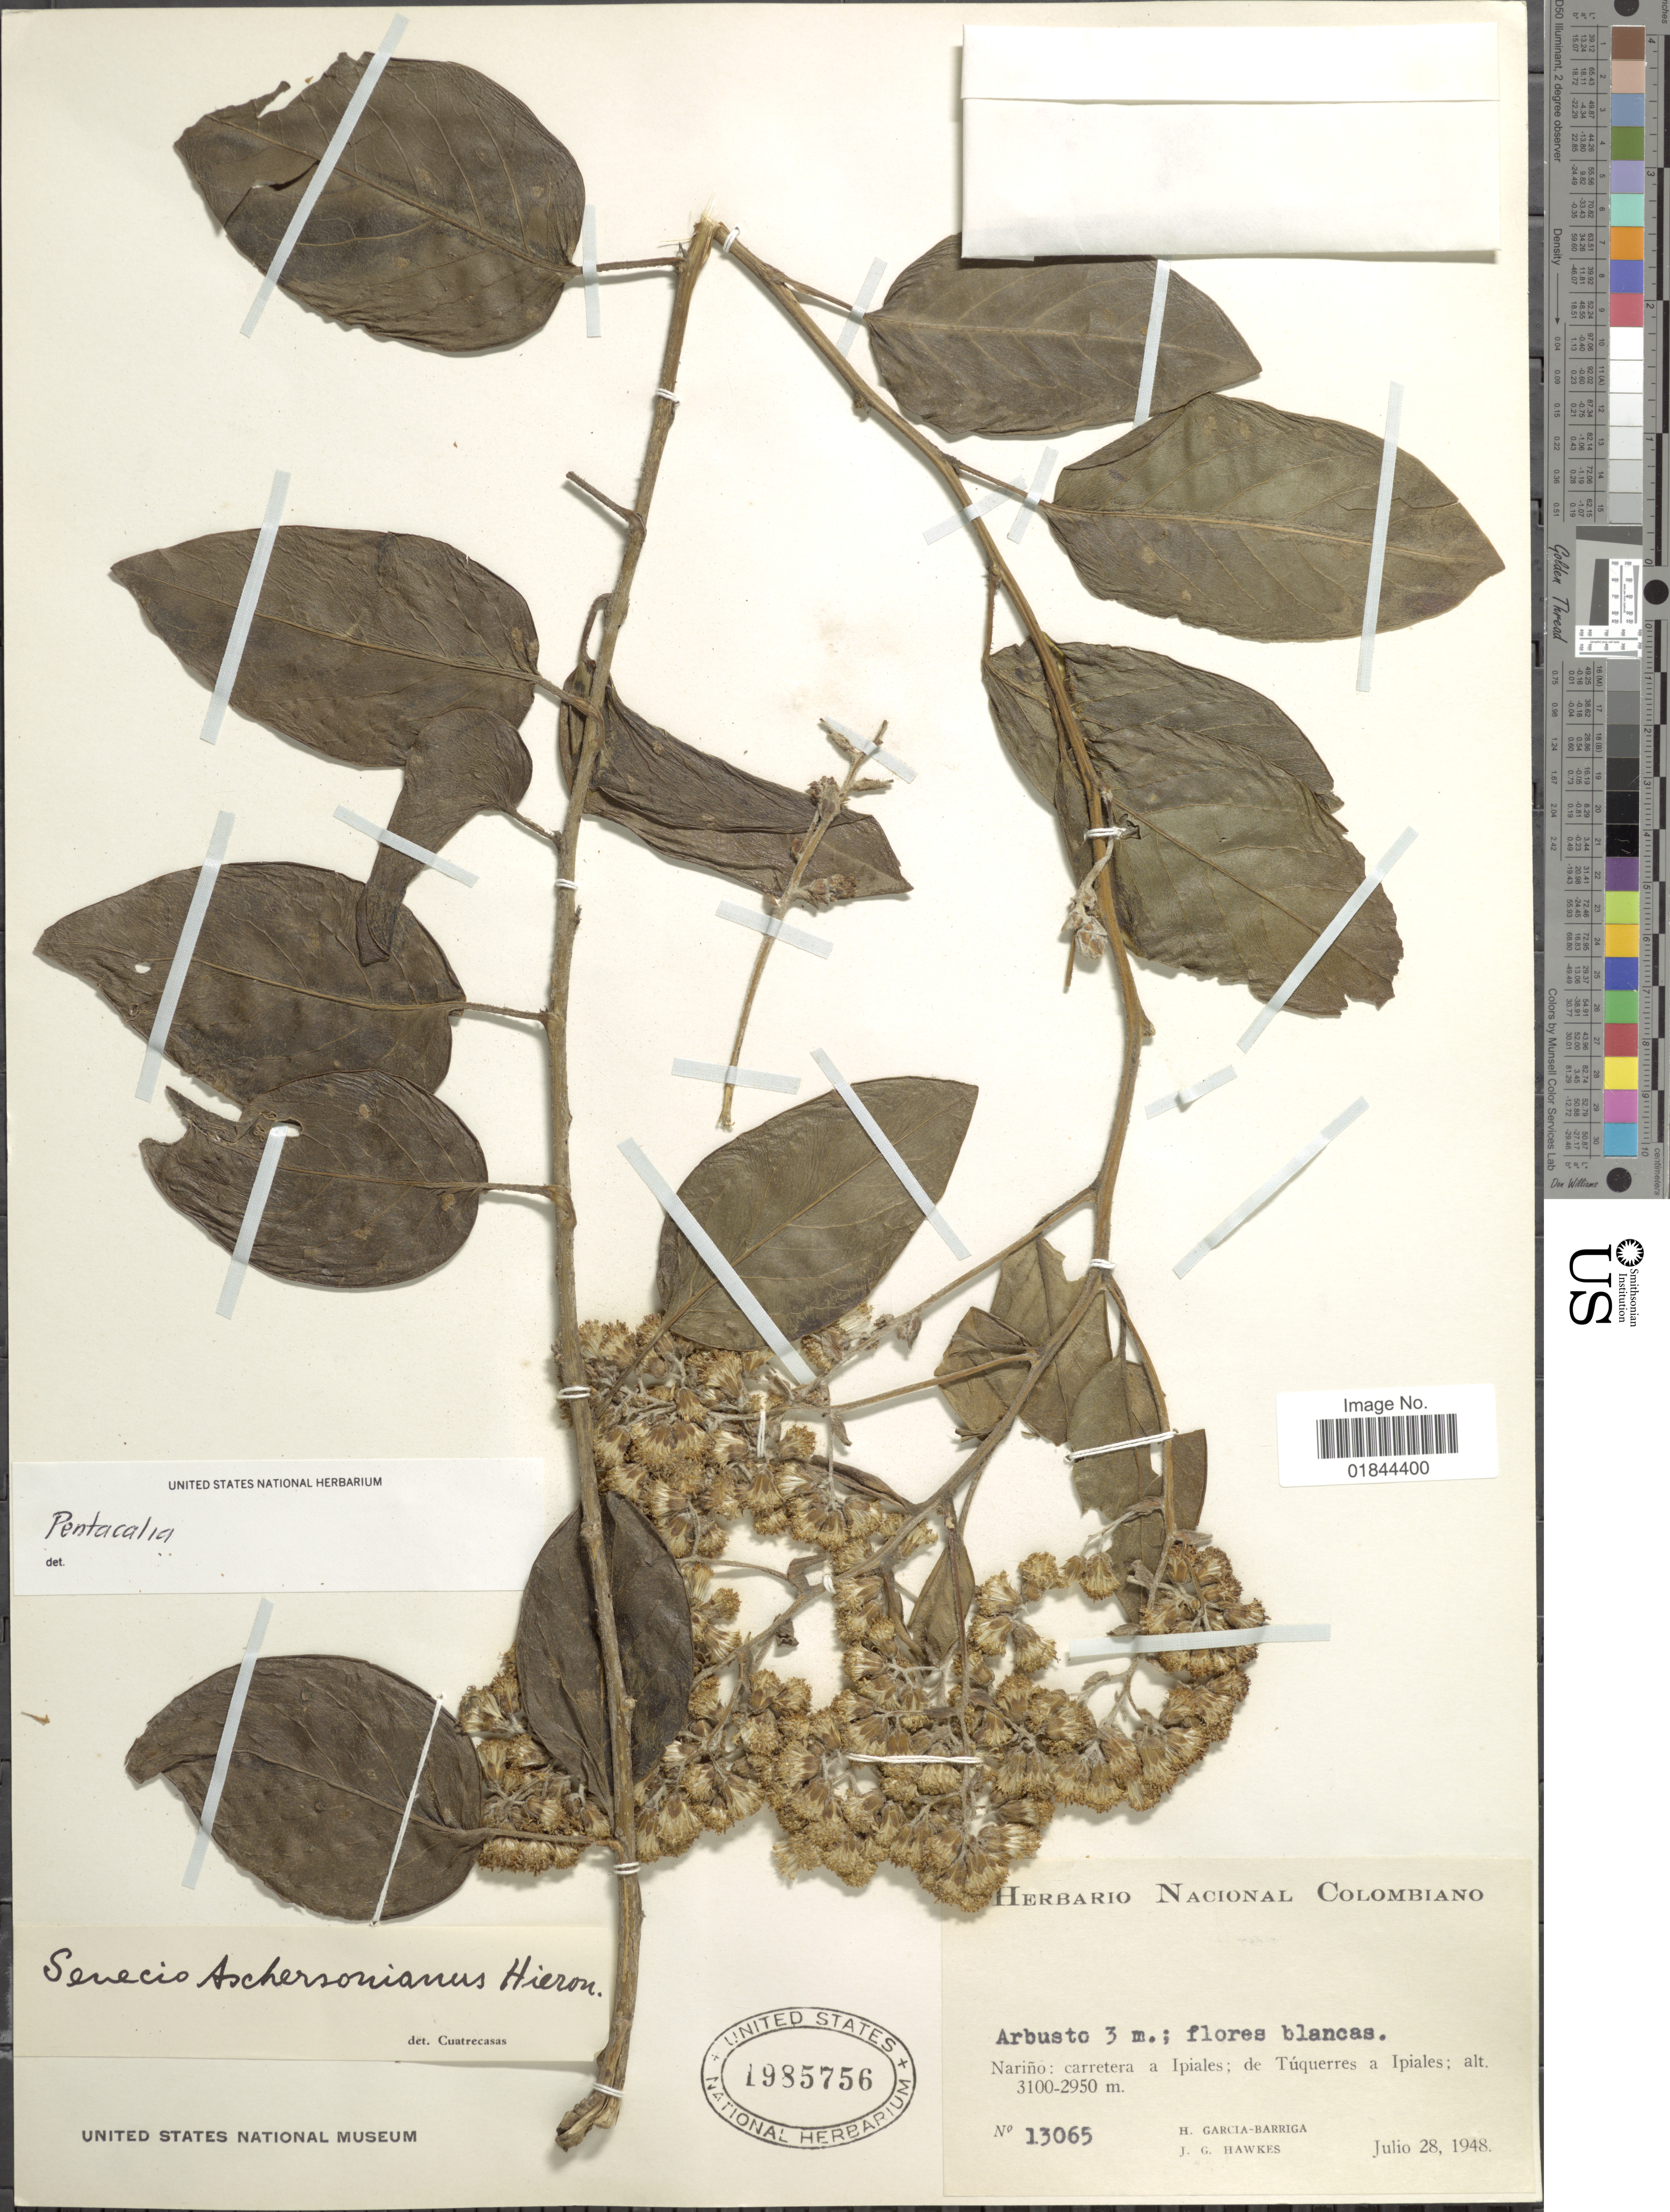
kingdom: Plantae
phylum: Tracheophyta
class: Magnoliopsida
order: Asterales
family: Asteraceae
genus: Pentacalia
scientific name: Pentacalia aschersonianus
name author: (Hieron.) Cuatrec.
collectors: H. García Barriga & J. Hawkes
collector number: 13065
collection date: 1948-07-28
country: Colombia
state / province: Nariño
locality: Carretera a Ipiales; de Túquerres a Ipiales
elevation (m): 2950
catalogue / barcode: US 1985756